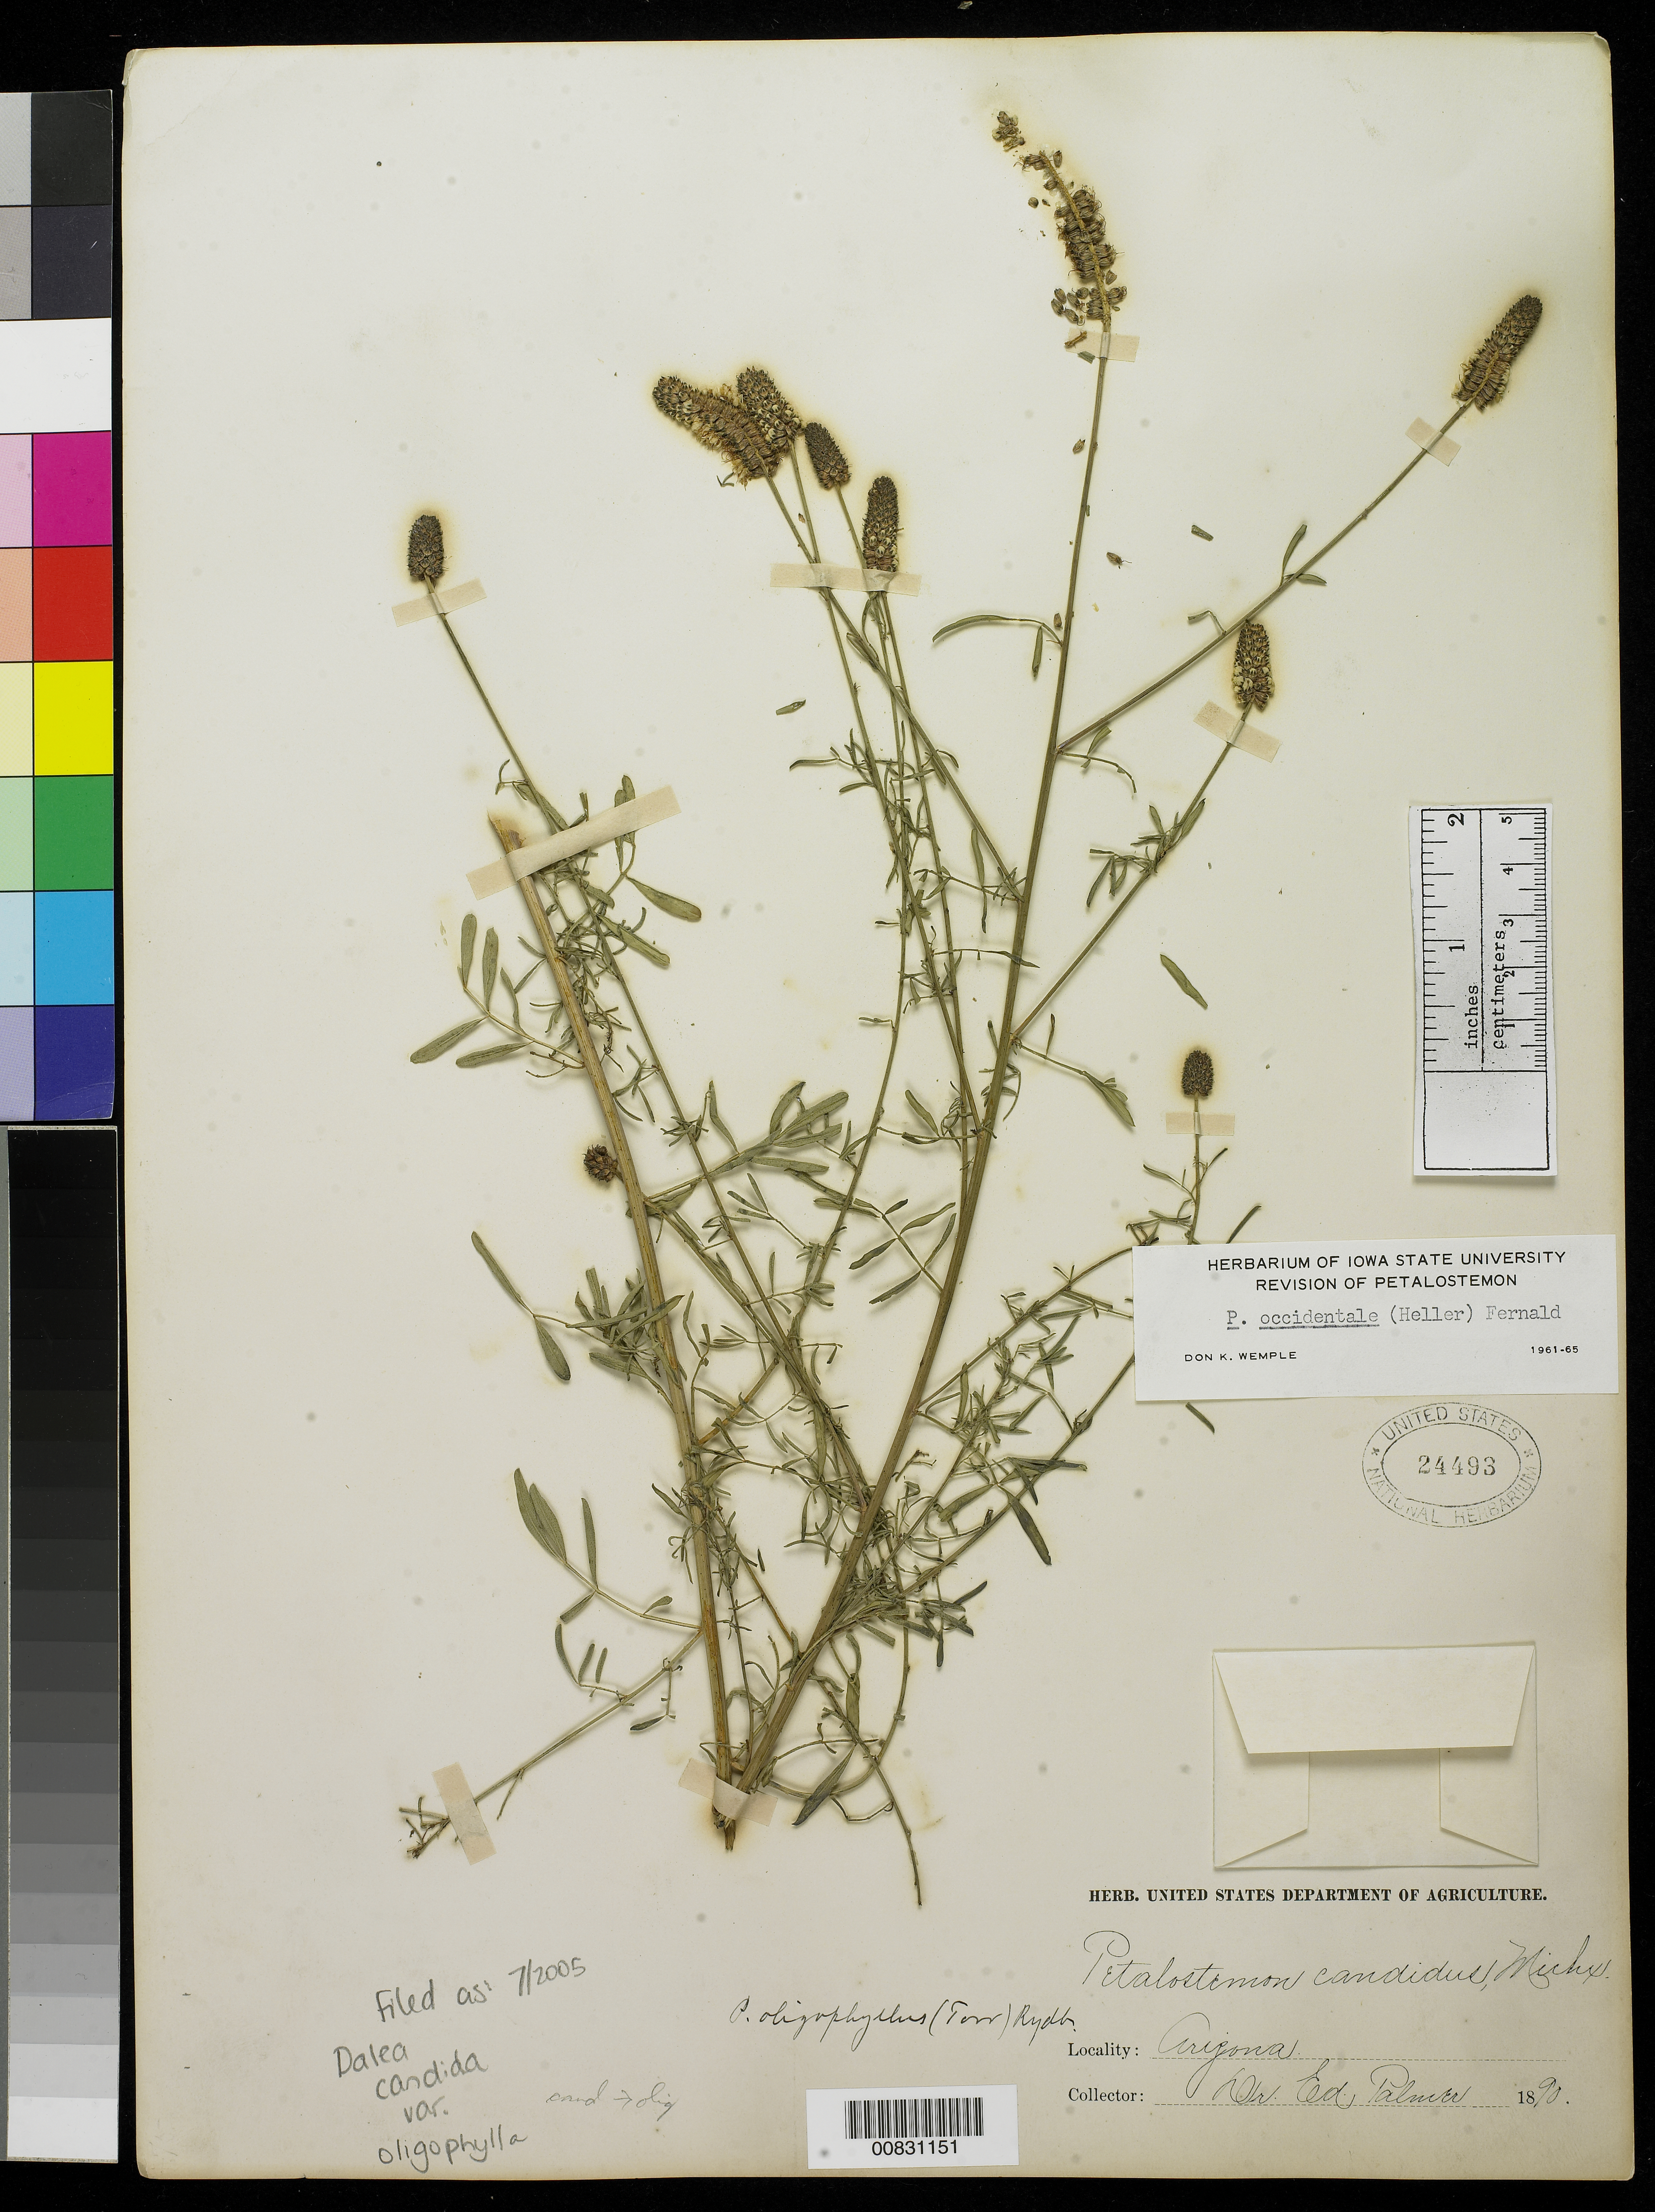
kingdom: Plantae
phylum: Tracheophyta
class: Magnoliopsida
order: Fabales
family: Fabaceae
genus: Dalea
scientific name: Dalea candida var. oligophylla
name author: (Torr) Shinners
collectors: E. Palmer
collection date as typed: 1890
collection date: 1890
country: United States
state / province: Arizona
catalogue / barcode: US 24493